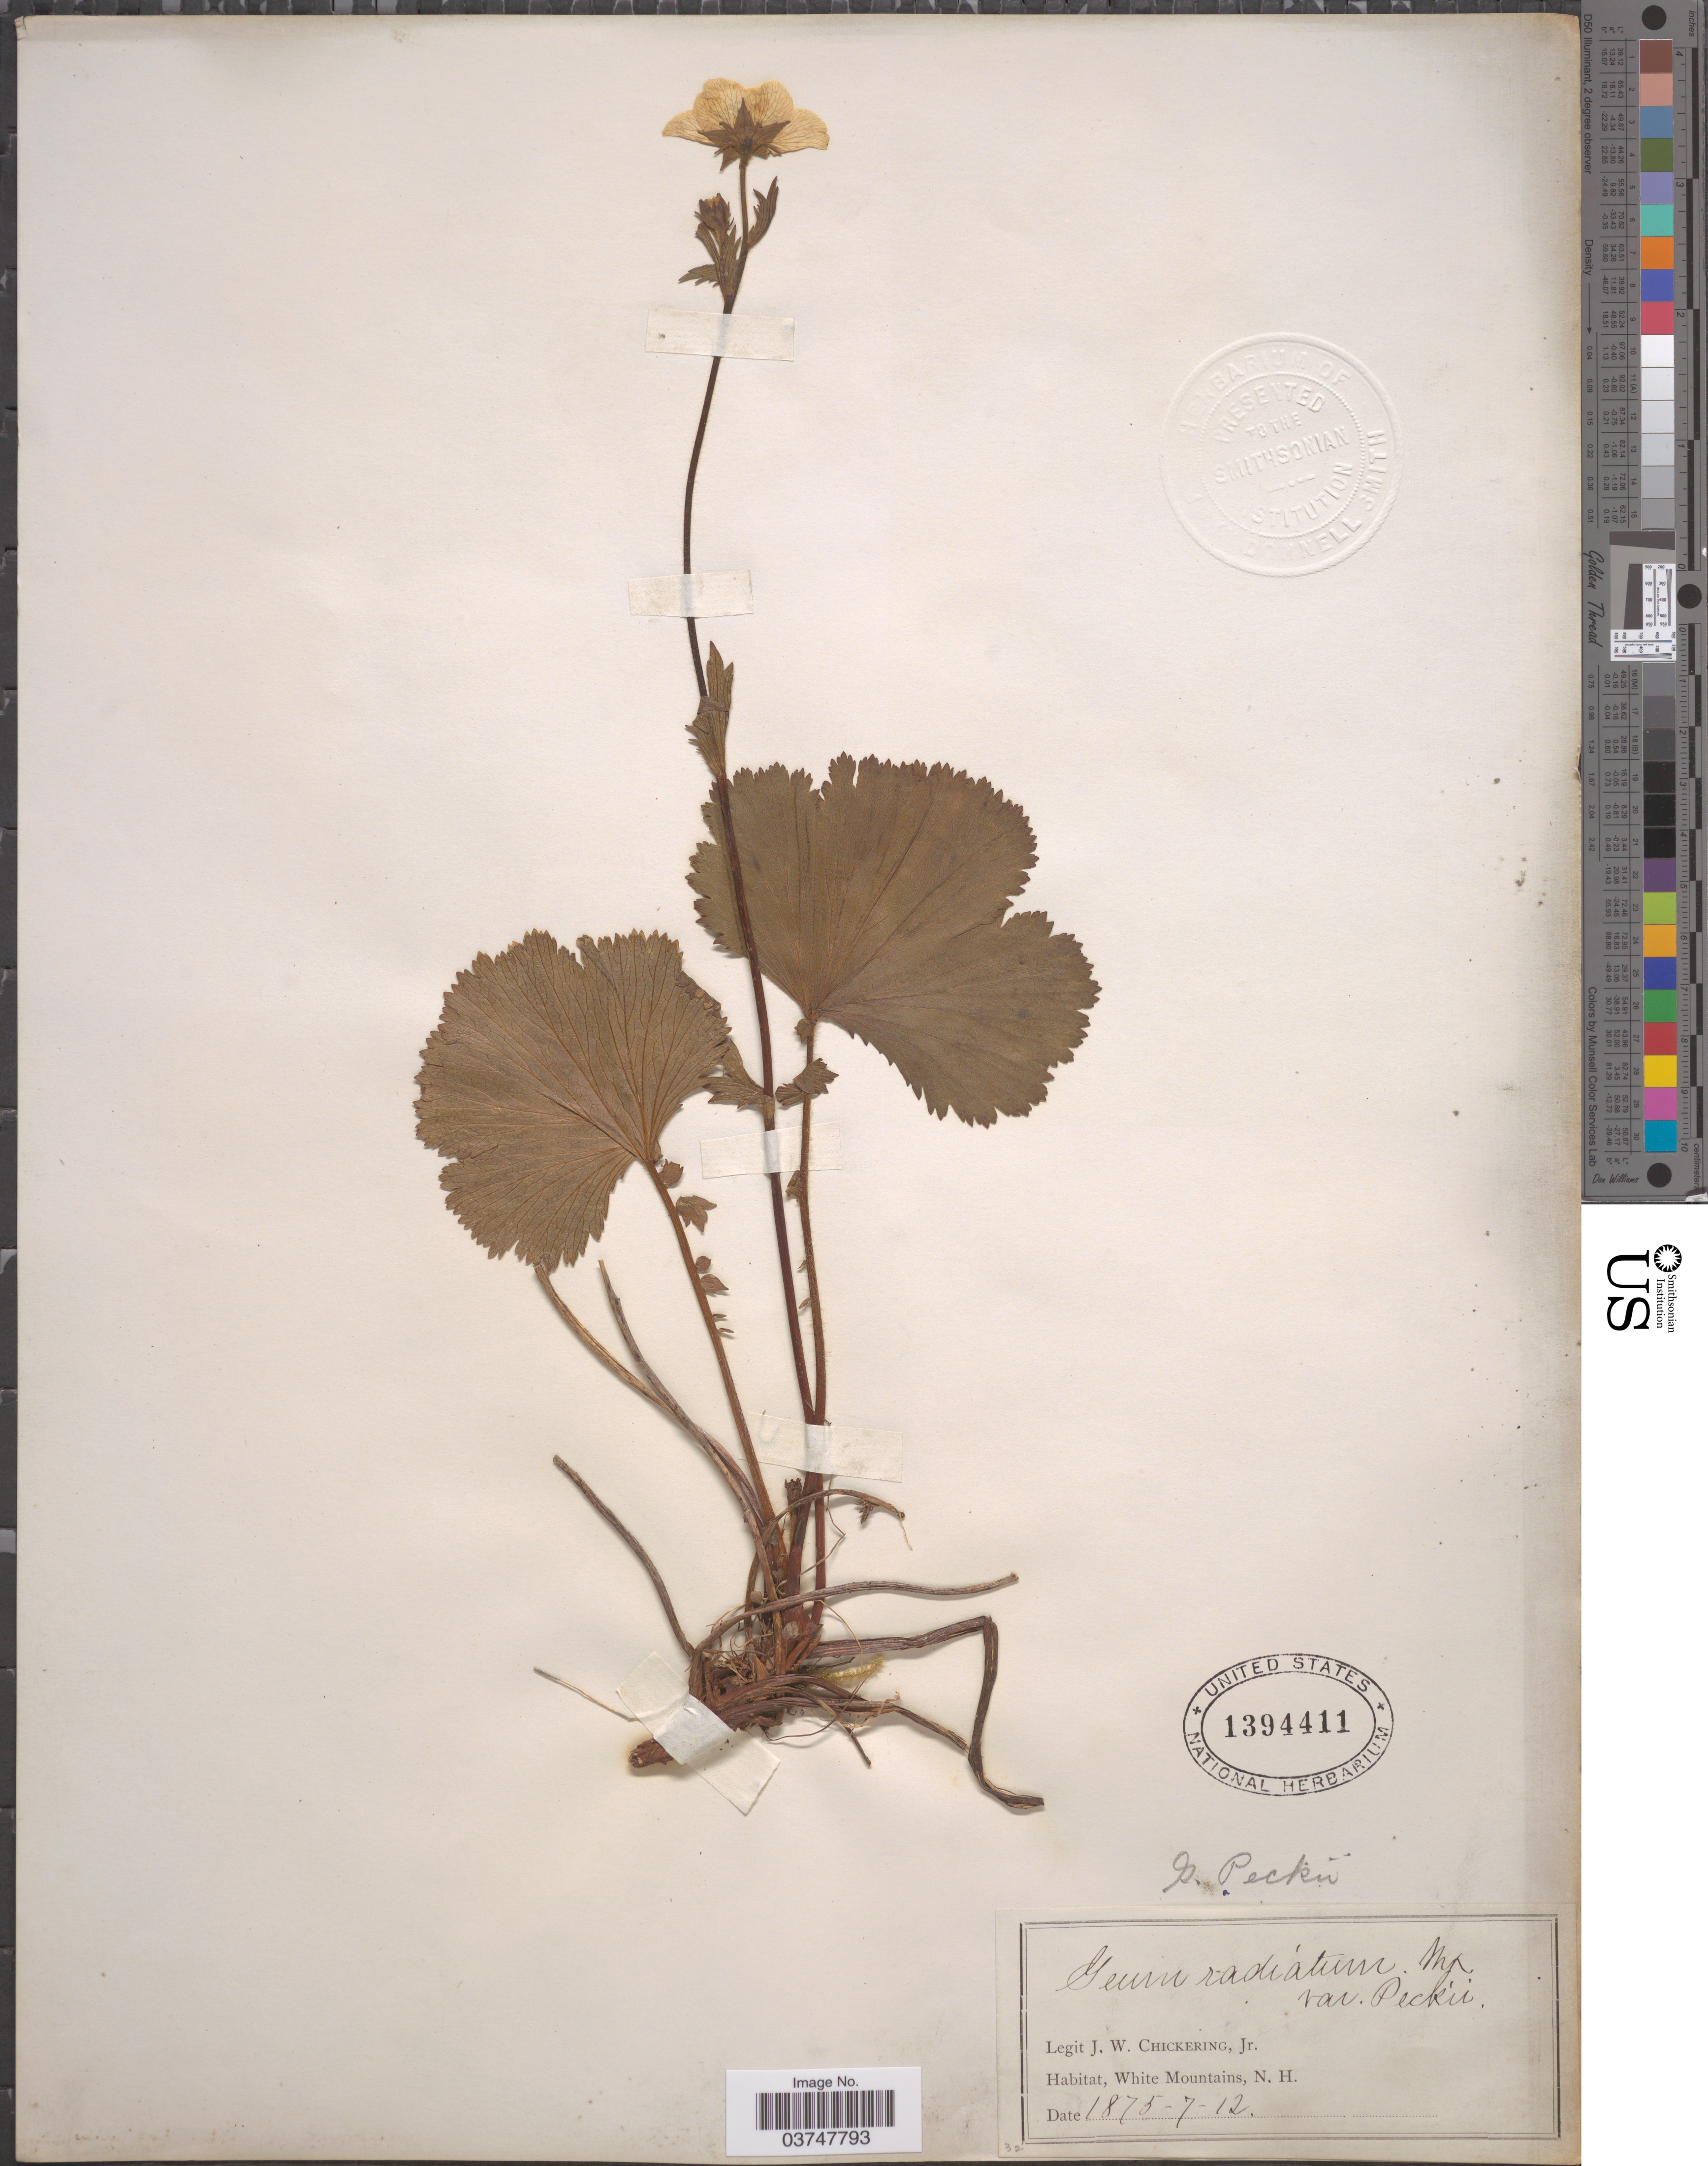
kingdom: Plantae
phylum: Tracheophyta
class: Magnoliopsida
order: Rosales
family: Rosaceae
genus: Geum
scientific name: Geum peckii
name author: Pursh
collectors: J. W. Chickering Jr.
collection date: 1875-07-12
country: United States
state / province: New Hampshire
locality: White Mountains.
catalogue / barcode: US 1394411